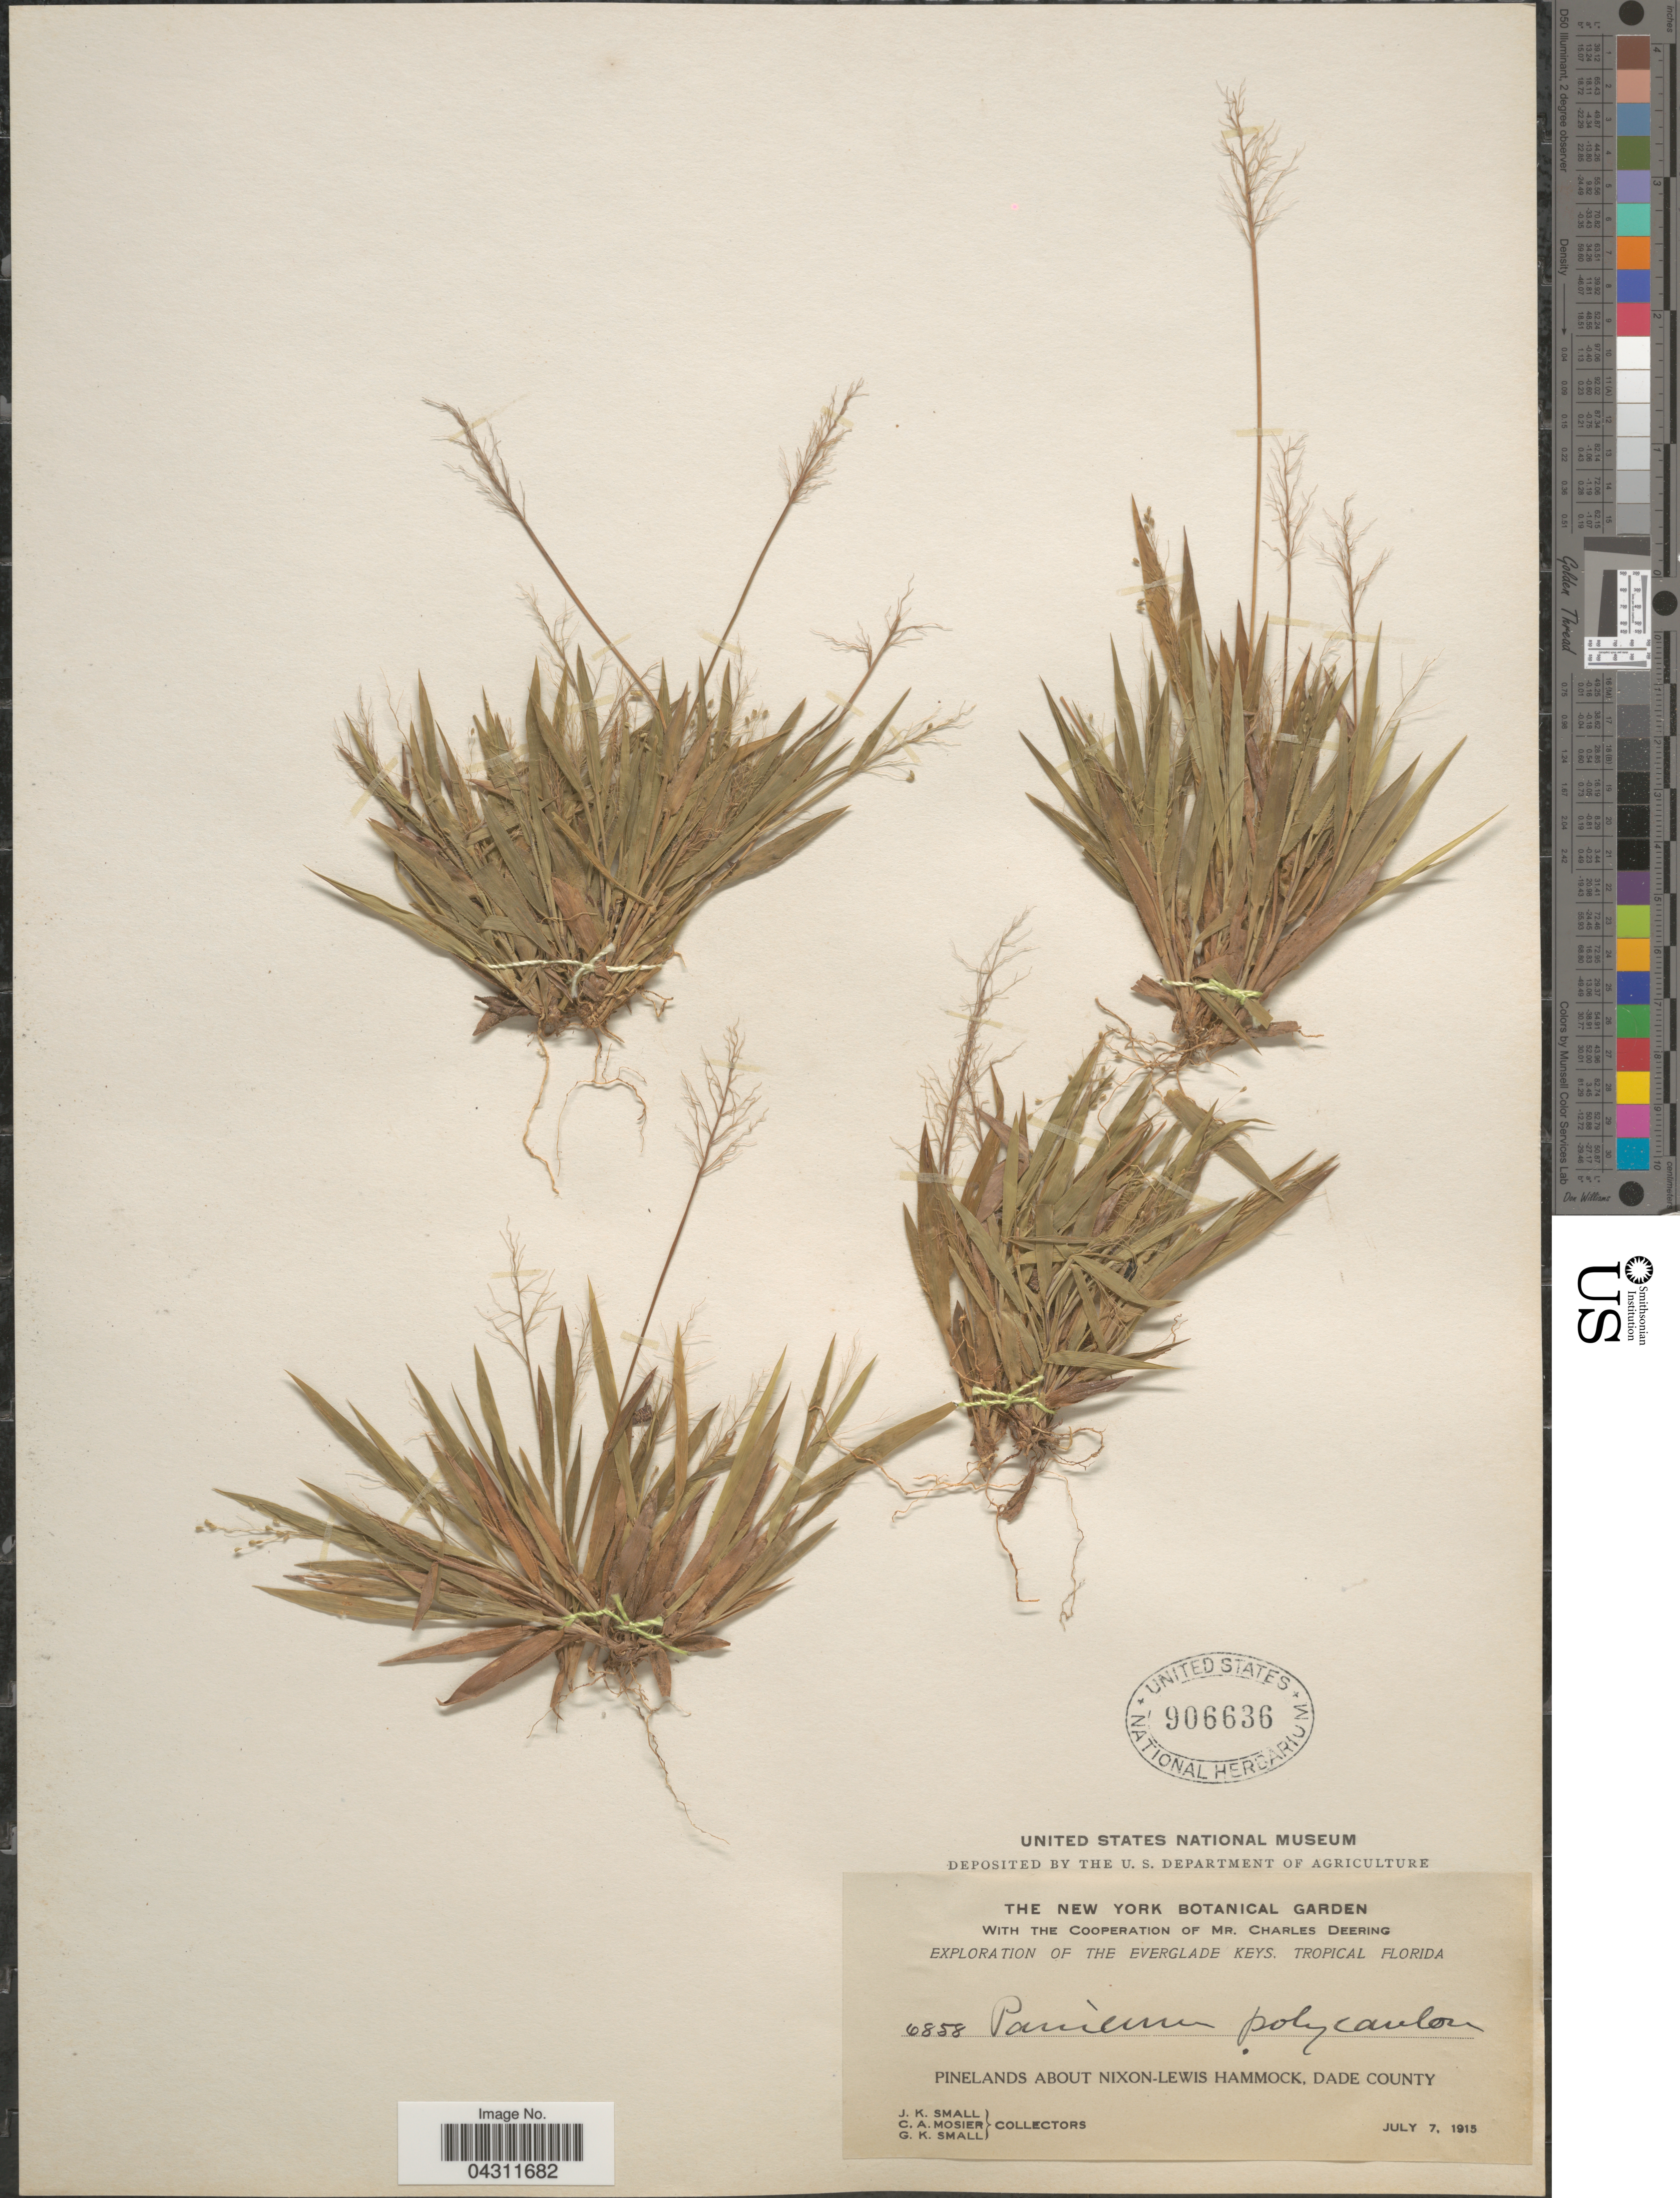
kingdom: Plantae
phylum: Tracheophyta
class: Liliopsida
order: Poales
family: Poaceae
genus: Dichanthelium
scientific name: Dichanthelium strigosum var. glabrescens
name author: (Griseb.) Freckmann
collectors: J. K. Small, C. A. Mosier & G. K. Small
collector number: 6858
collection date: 1915-07-07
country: United States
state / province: Florida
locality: Exploration of The Everglade Keys, Tropical Florida. Pinelands about Nixon-Lewis Hammock, Dade County.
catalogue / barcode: US 906636